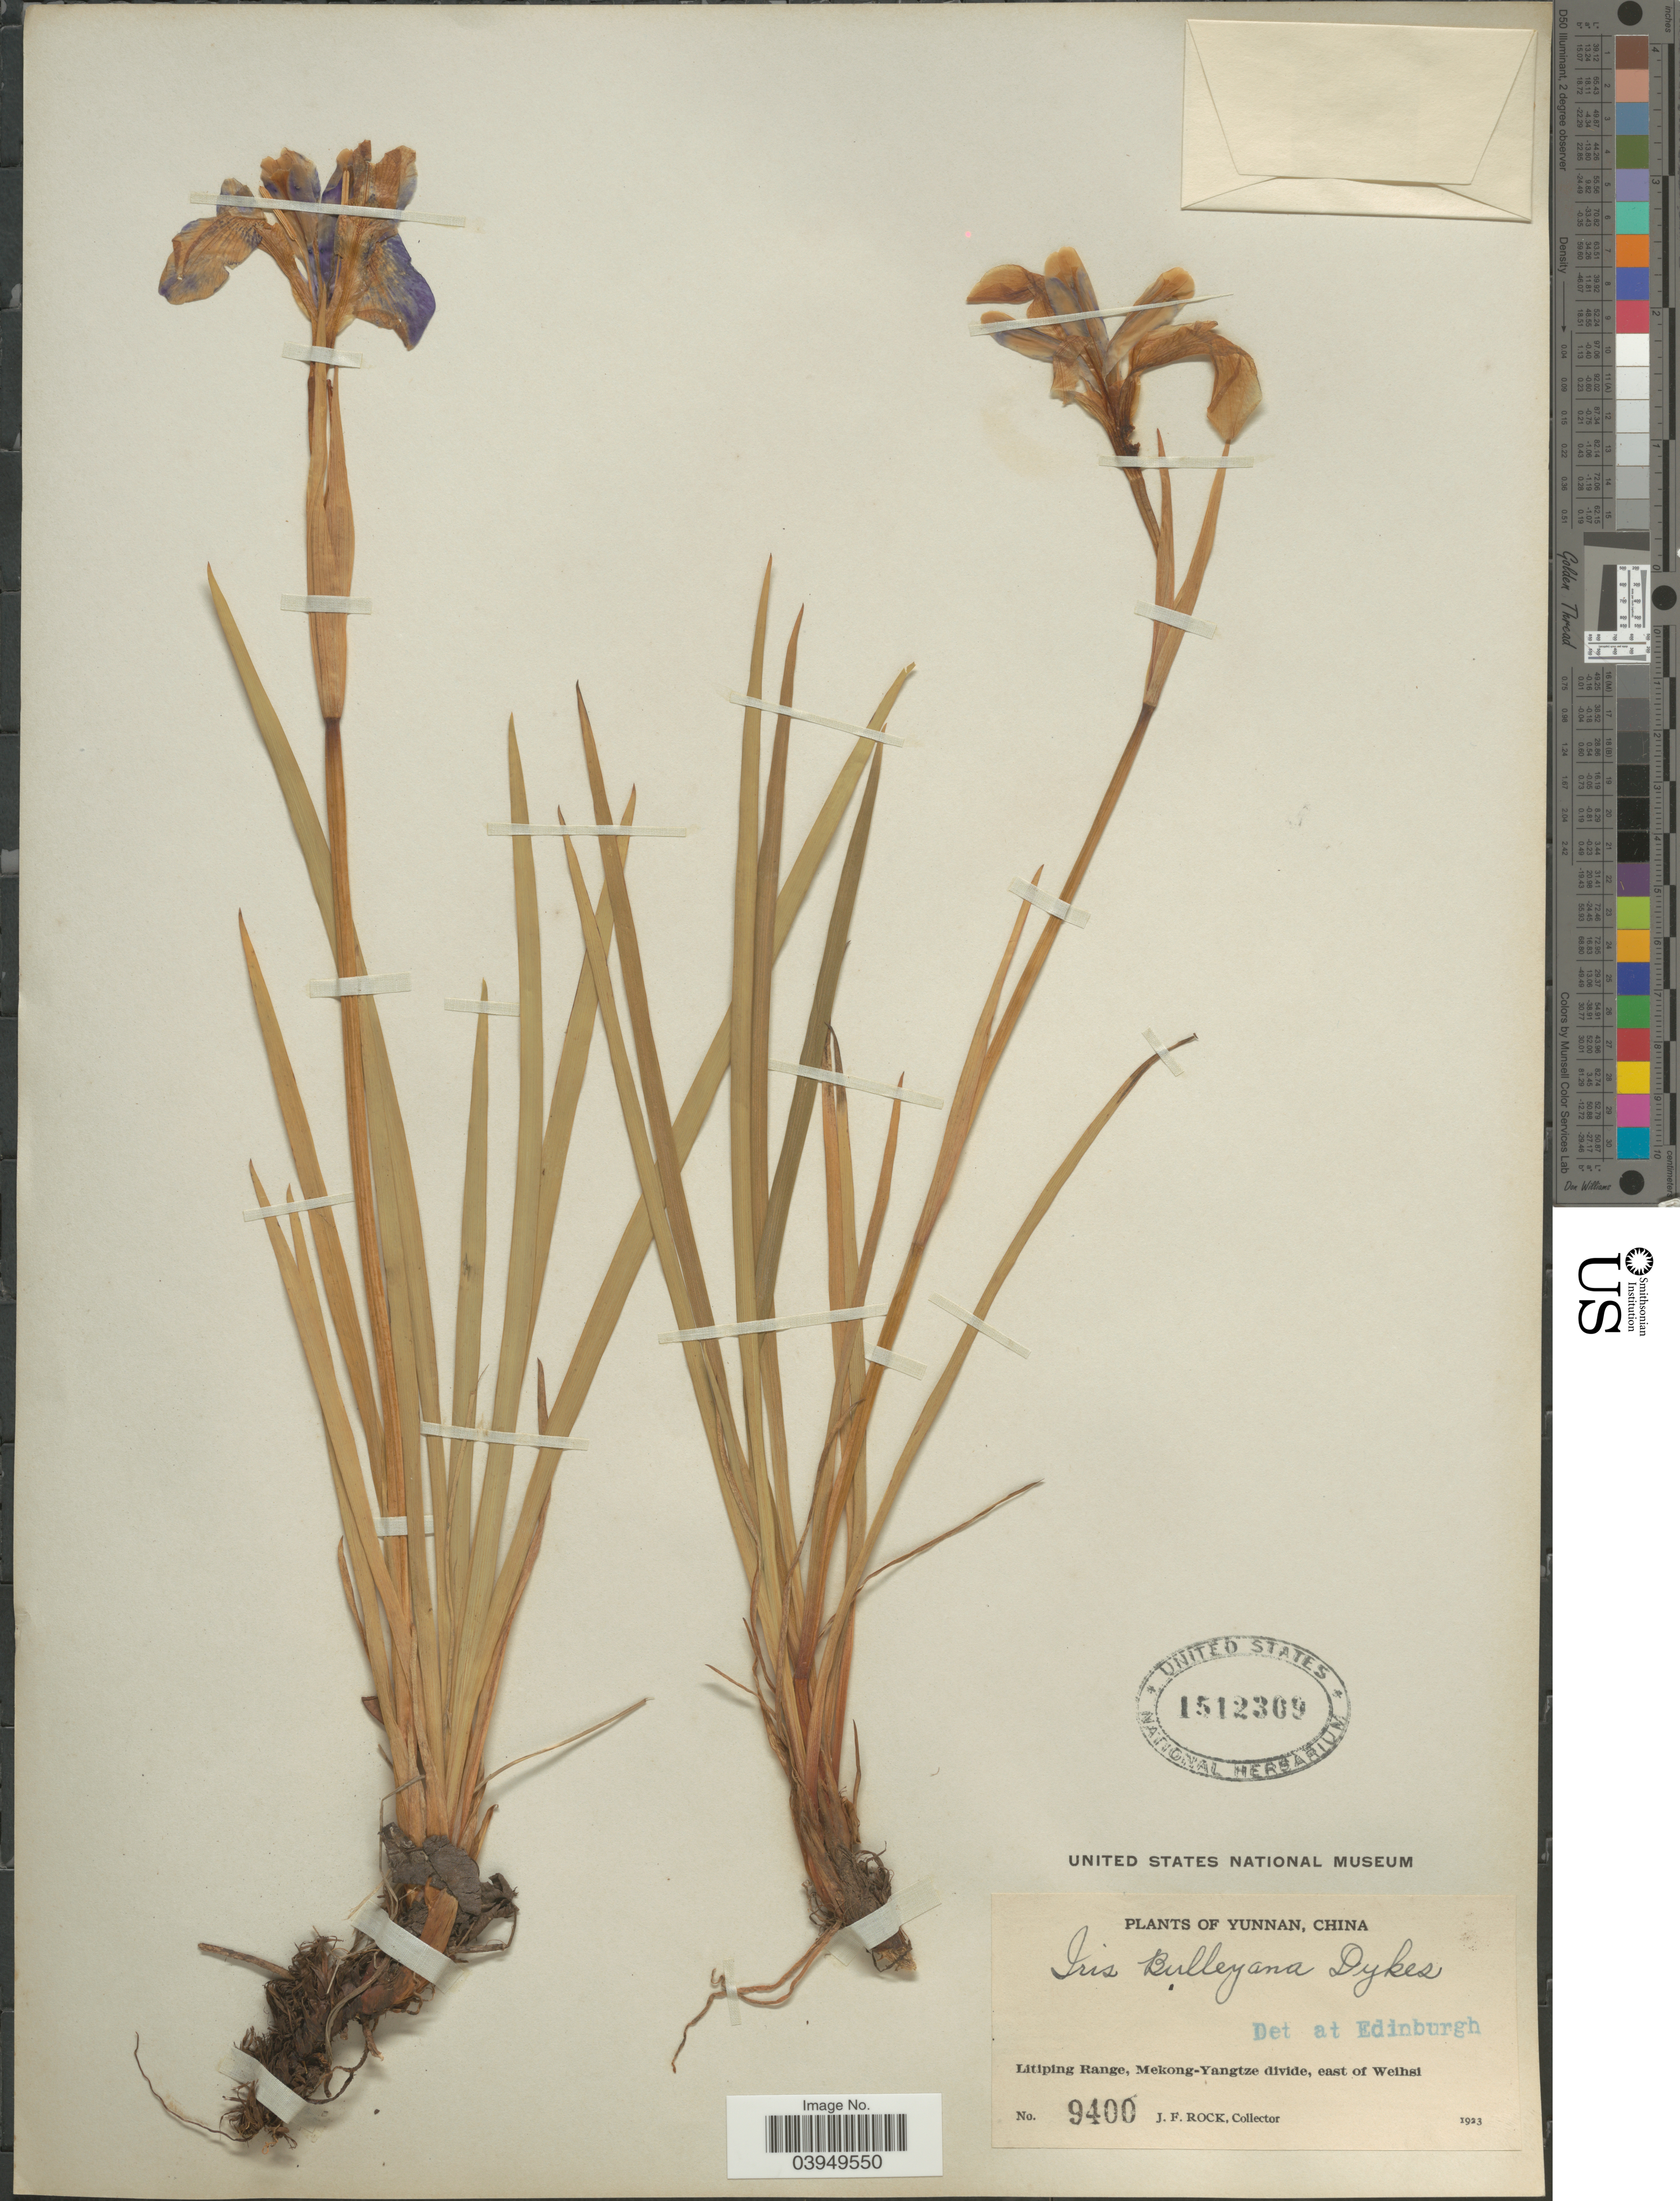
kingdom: Plantae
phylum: Tracheophyta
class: Liliopsida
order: Asparagales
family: Iridaceae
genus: Iris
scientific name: Iris bulleyana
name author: Dykes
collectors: J. Rock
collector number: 9400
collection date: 1923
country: China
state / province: Yunnan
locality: Litiping Range, Mekong-Yangtze divide, east of Weihsi.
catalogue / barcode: US 1512309